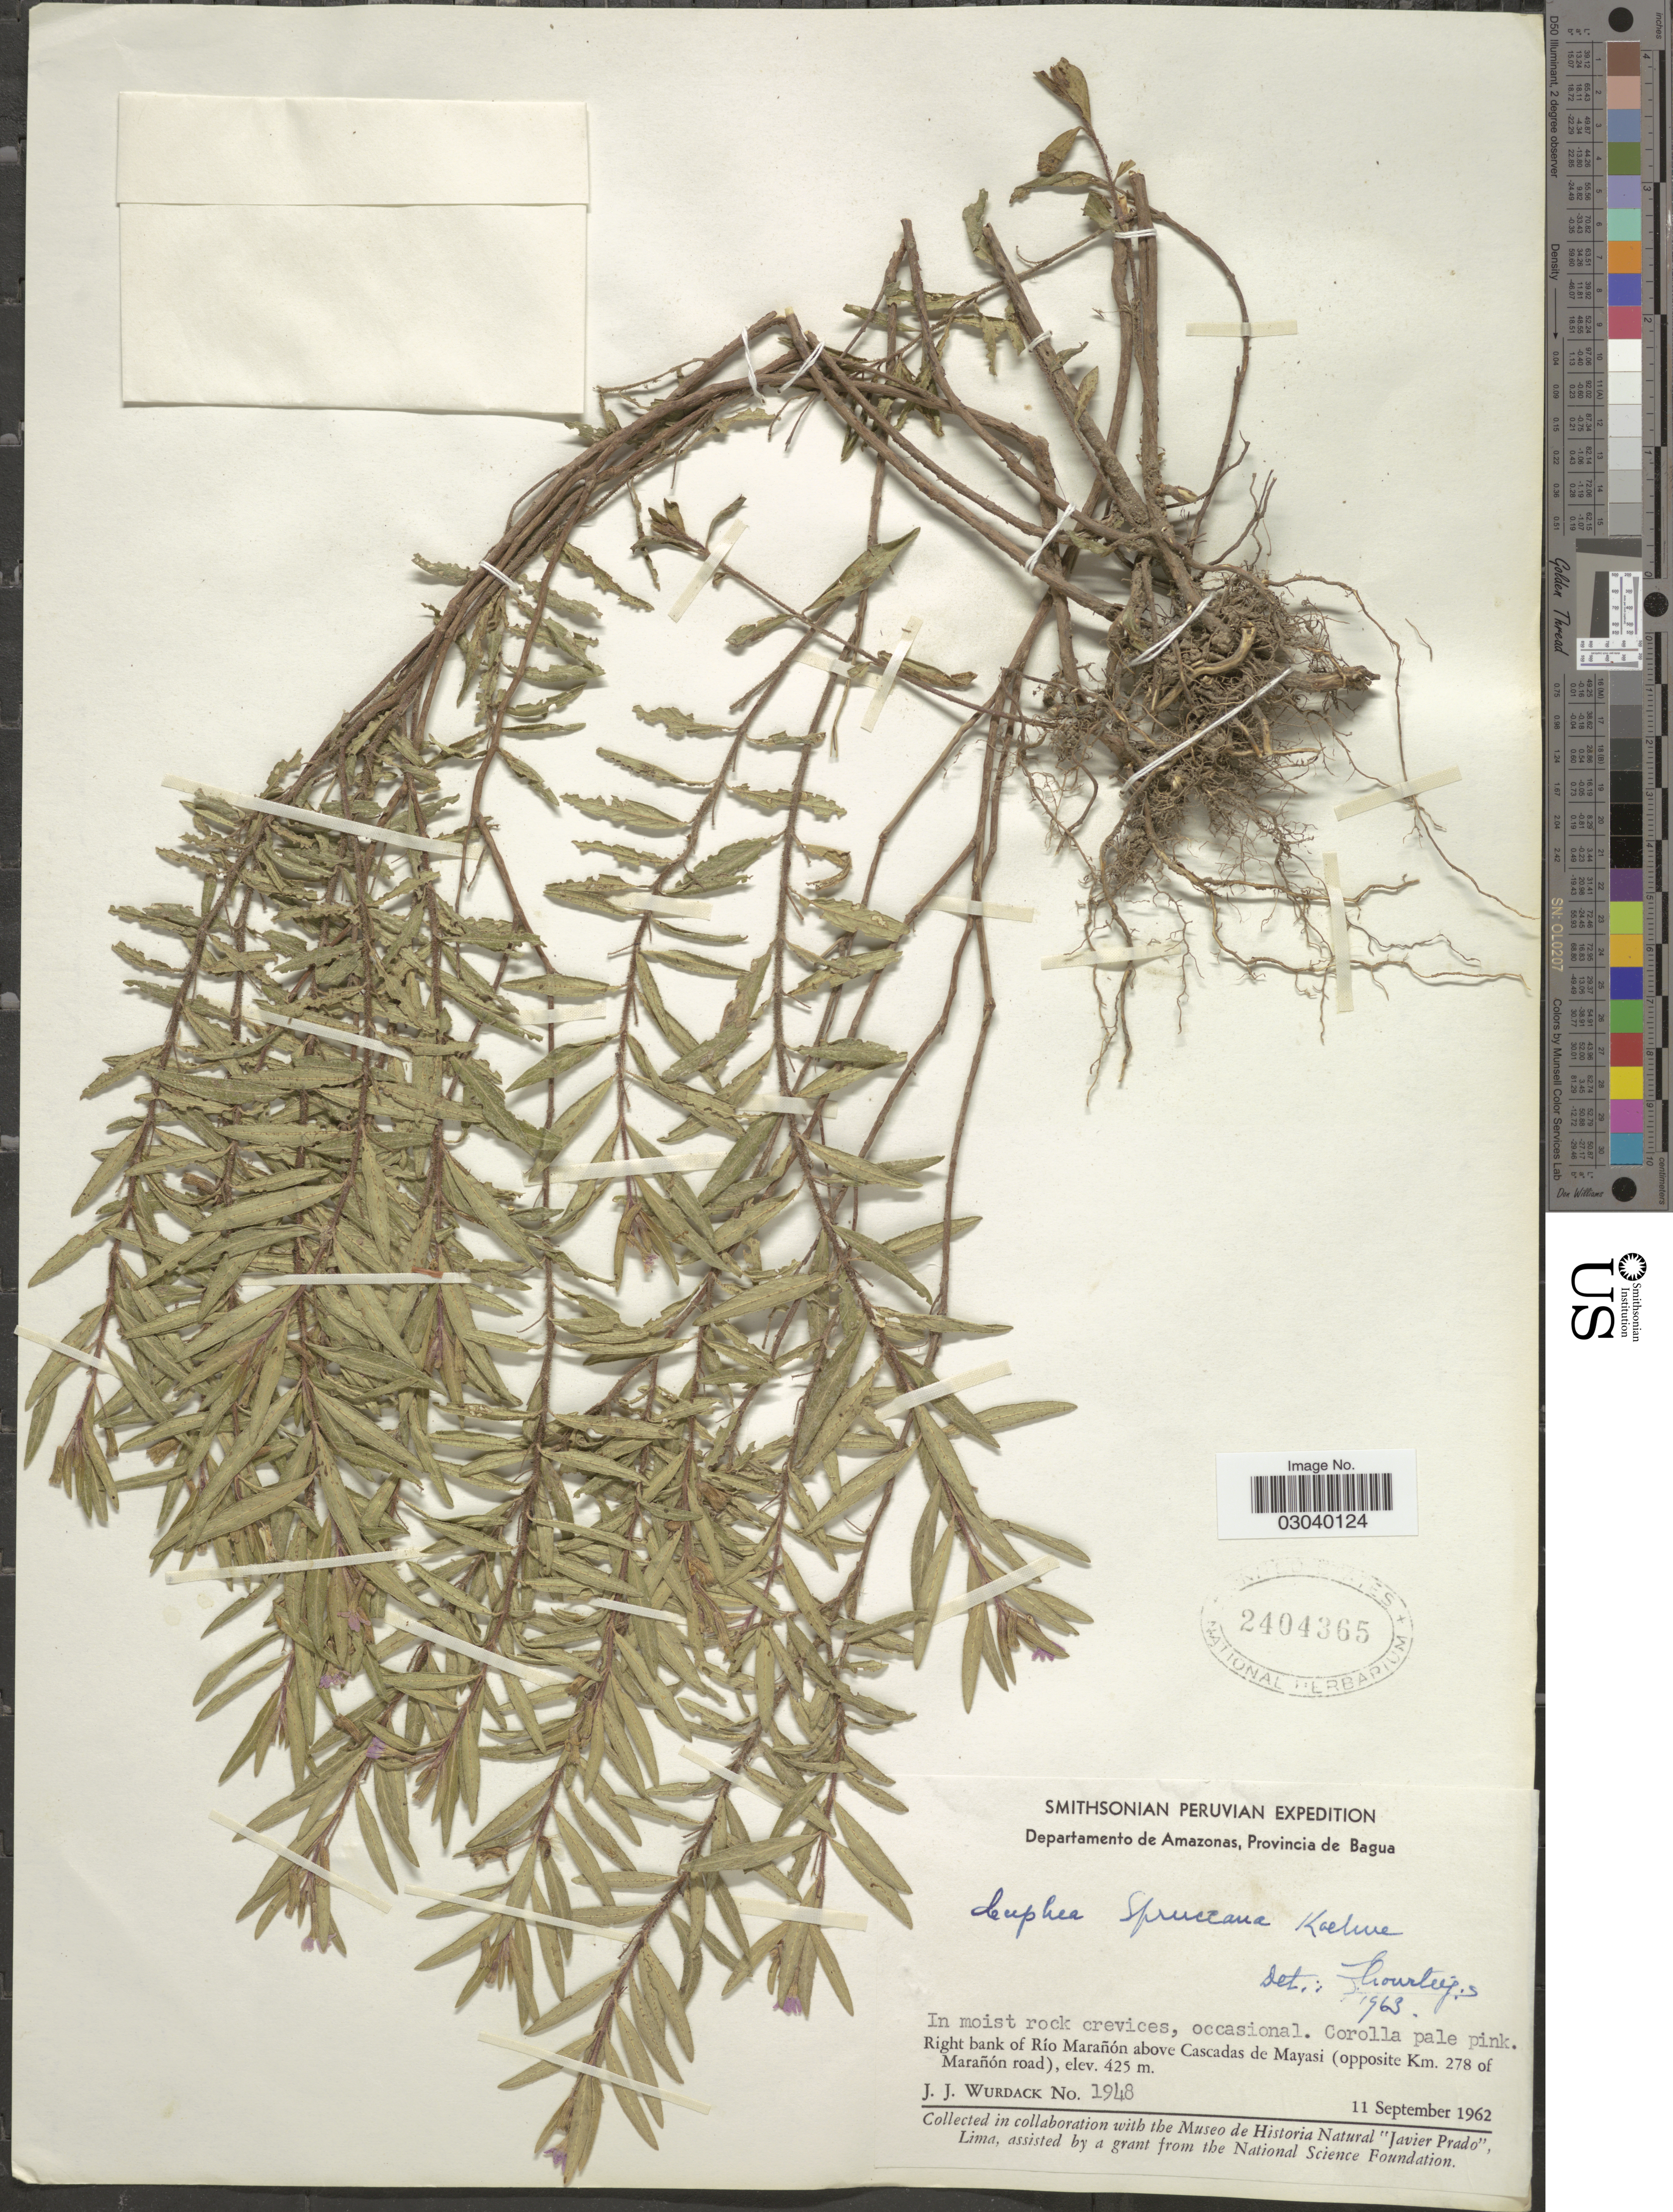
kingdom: Plantae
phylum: Tracheophyta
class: Magnoliopsida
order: Myrtales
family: Lythraceae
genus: Cuphea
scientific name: Cuphea spruceana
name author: Koehne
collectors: J. J. Wurdack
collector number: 1948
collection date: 1962-09-11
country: Peru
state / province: Amazonas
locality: Departamento de Amazonas, Provincia de Bagua, Right bank of Río Marañón above Cascades de Mayasi (opposite Km. 278 of Marañón road).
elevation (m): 425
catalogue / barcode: US 2404365